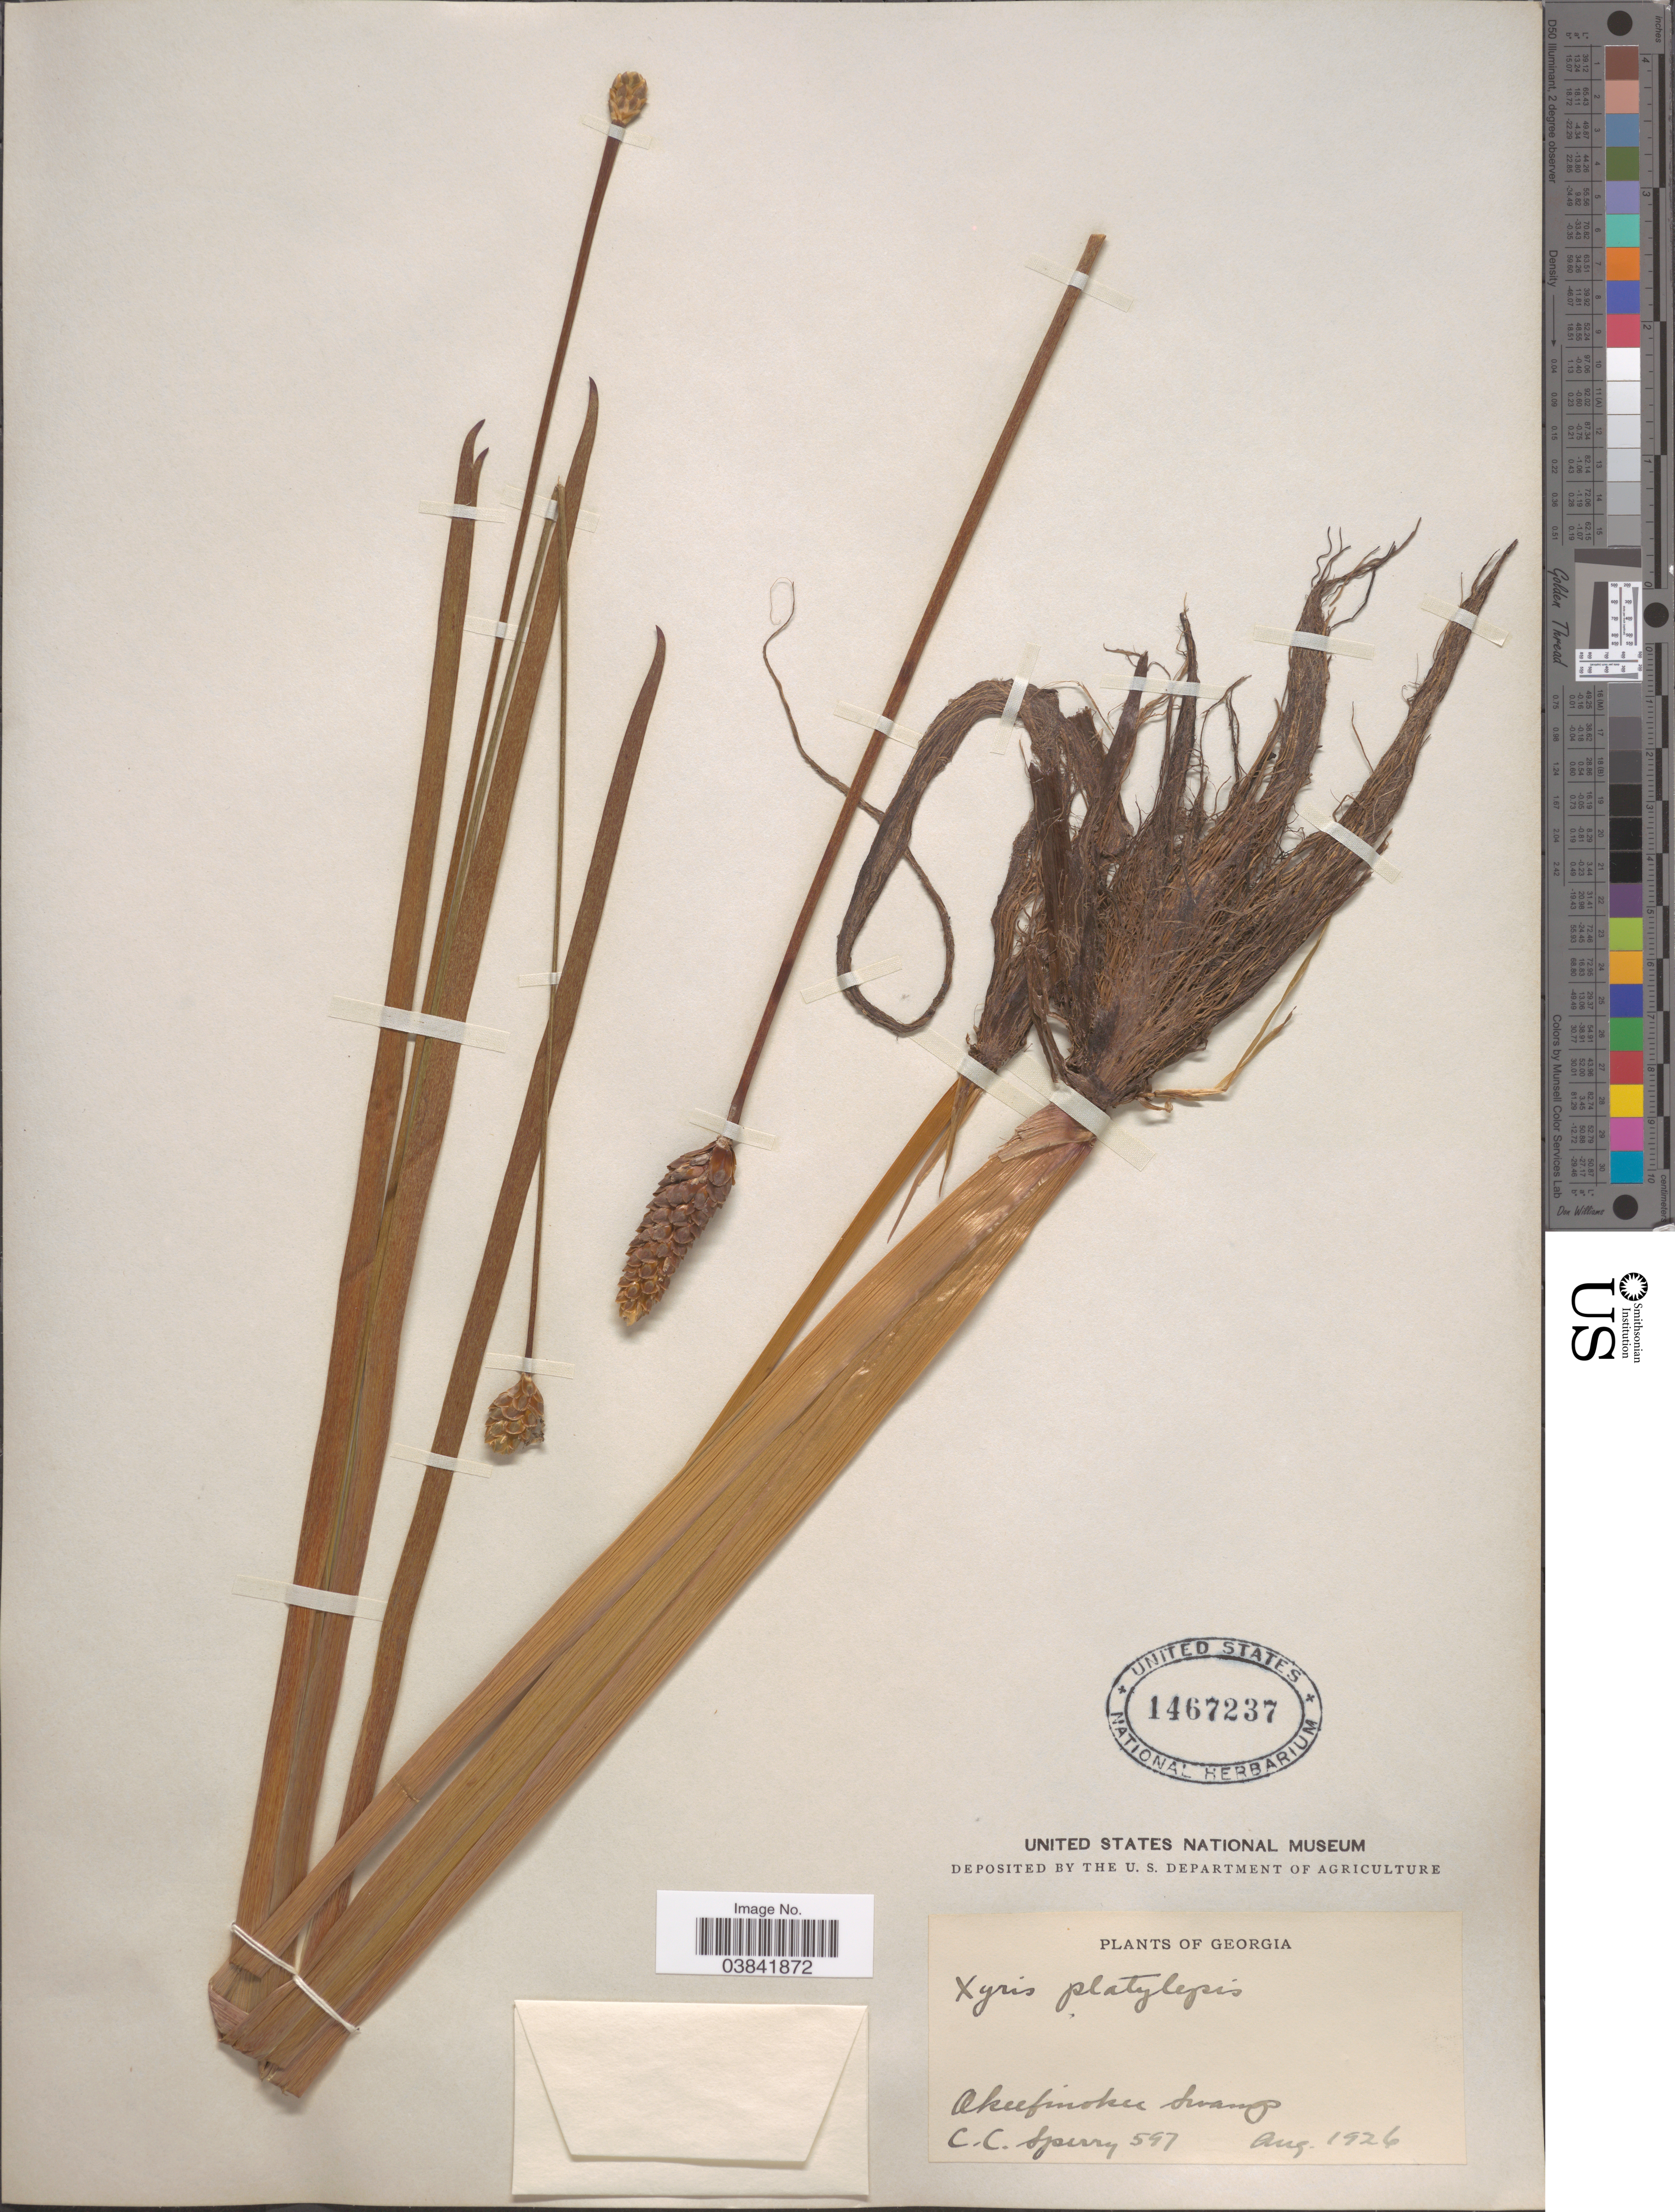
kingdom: Plantae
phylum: Tracheophyta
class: Liliopsida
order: Poales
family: Xyridaceae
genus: Xyris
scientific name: Xyris platylepis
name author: Chapm.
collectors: C. C. Sperry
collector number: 597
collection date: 1926-08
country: United States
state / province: Georgia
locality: Okeefinokee Swamp.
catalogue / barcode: US 1467237